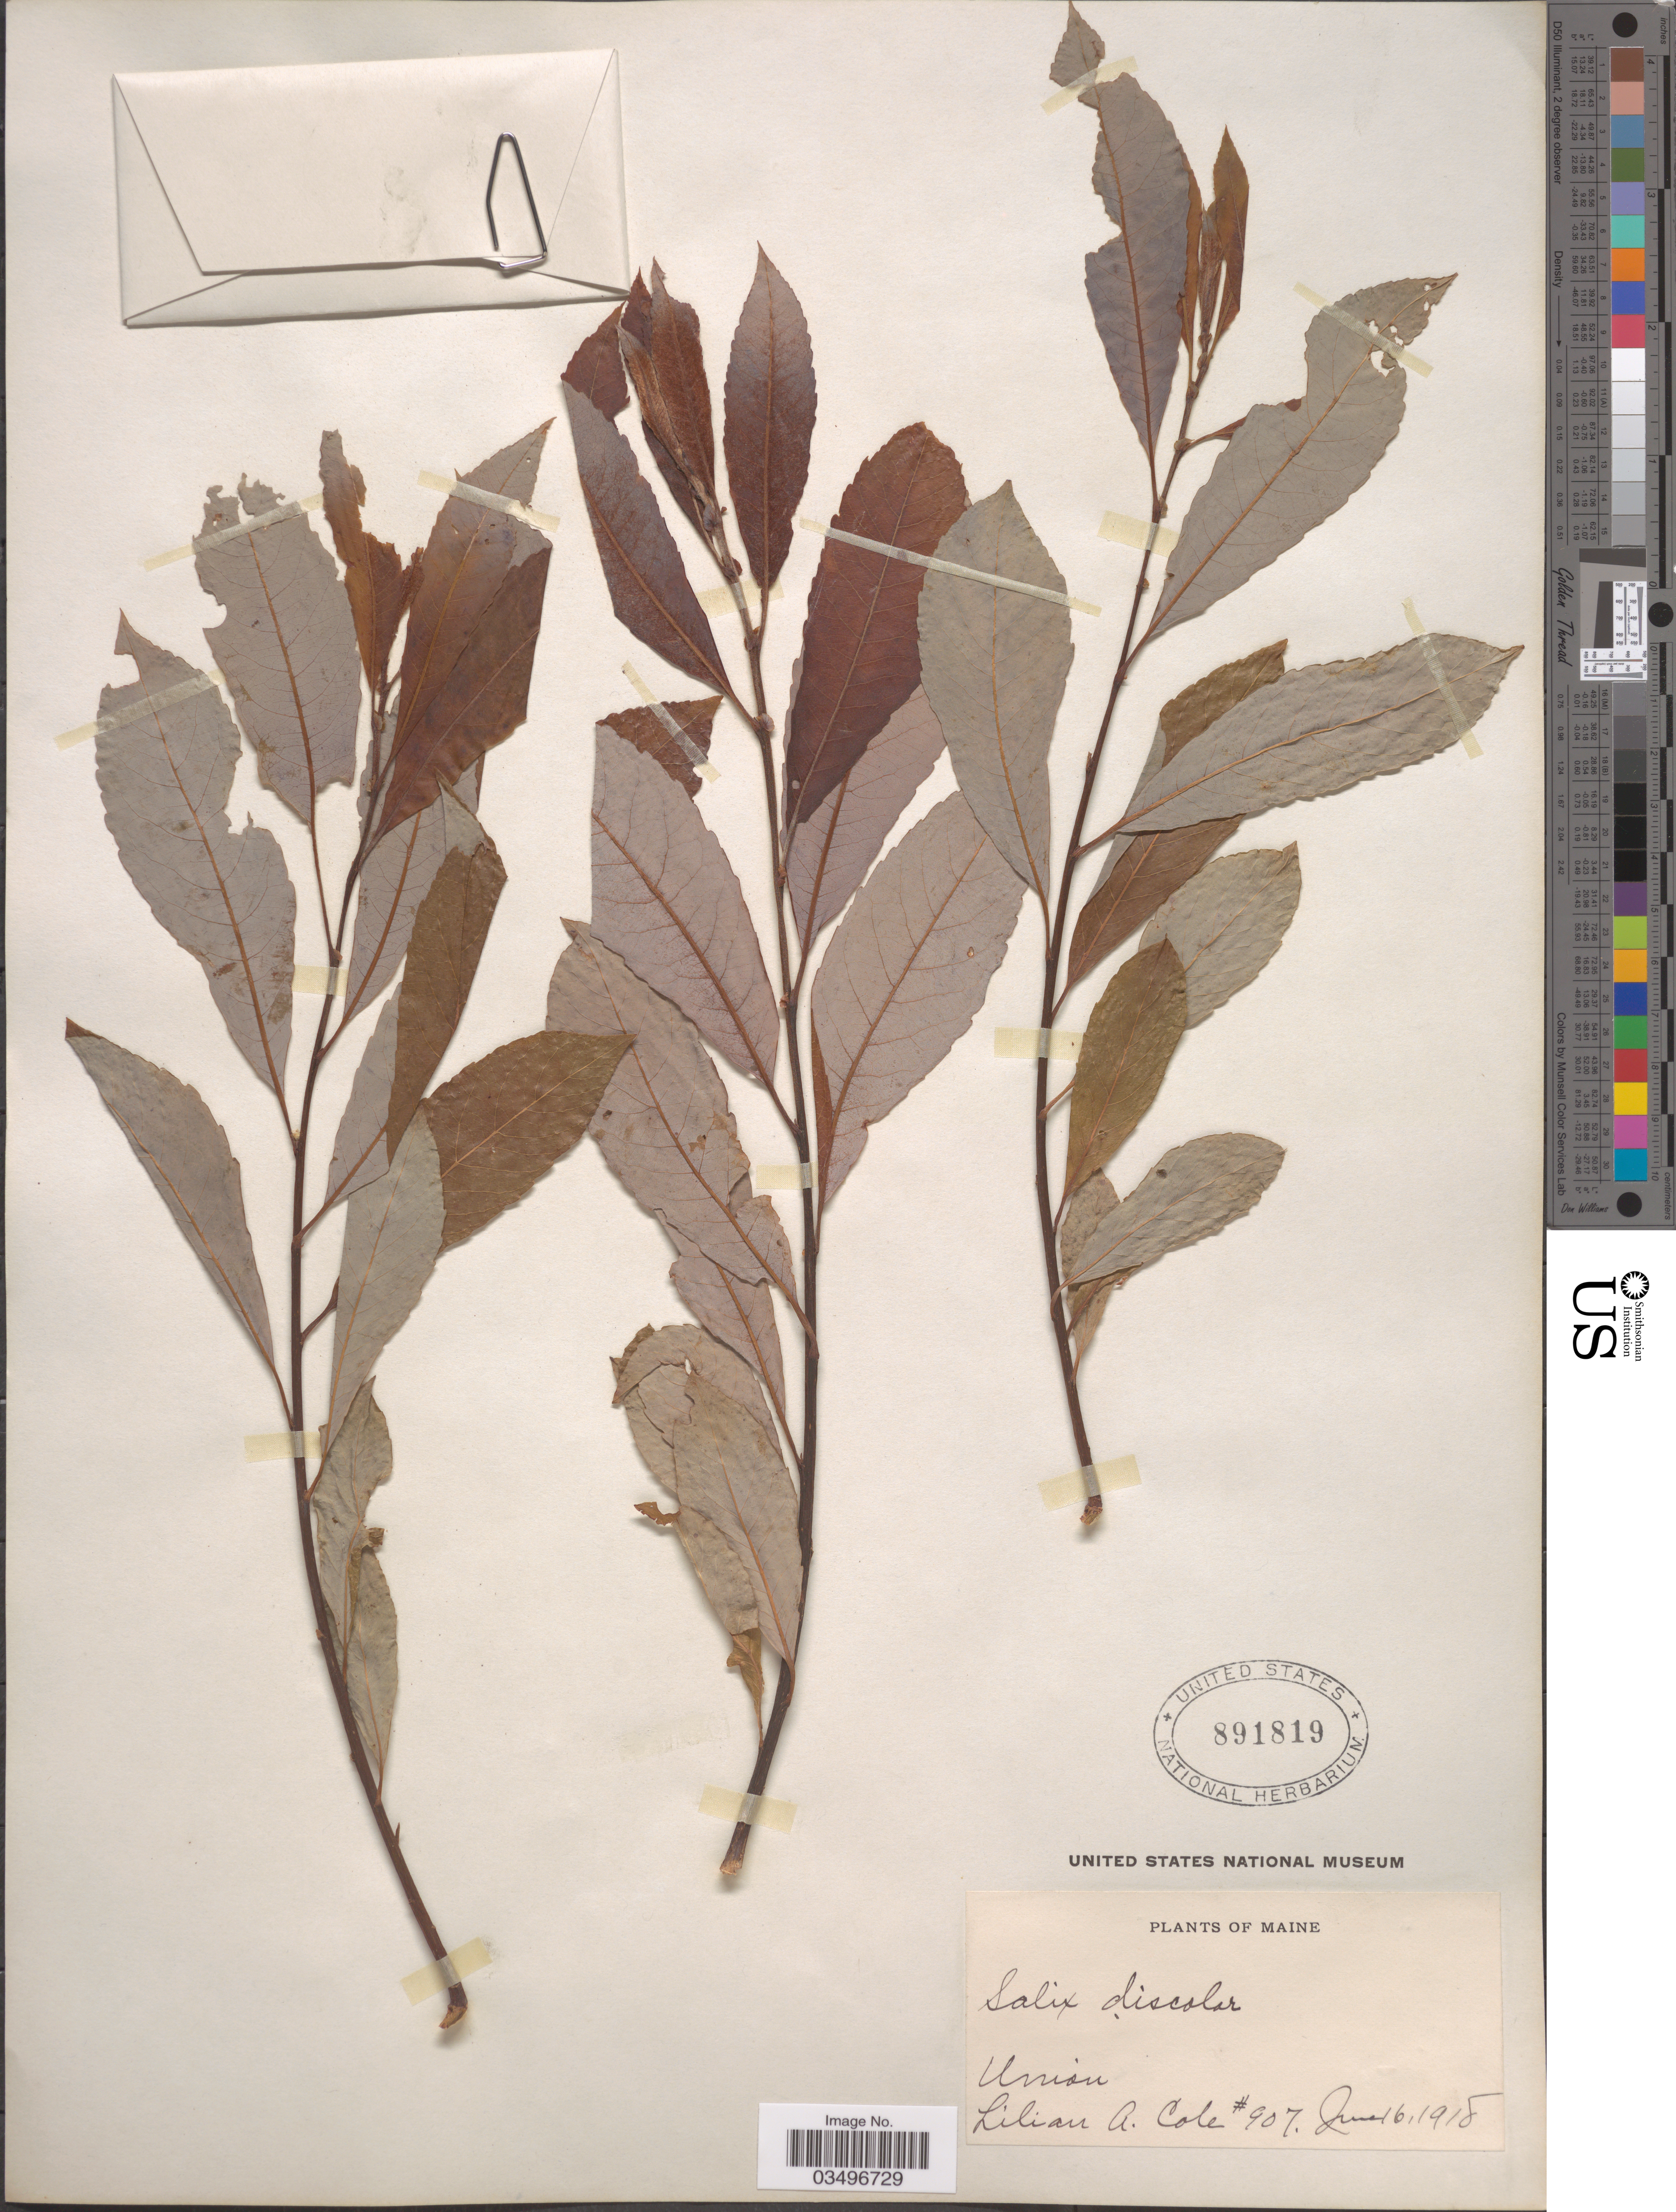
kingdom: Plantae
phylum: Tracheophyta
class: Magnoliopsida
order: Malpighiales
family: Salicaceae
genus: Salix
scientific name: Salix discolor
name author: Muhl.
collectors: L. A. Cole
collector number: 907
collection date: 1918-06-16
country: United States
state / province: Maine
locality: Union.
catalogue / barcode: US 891819